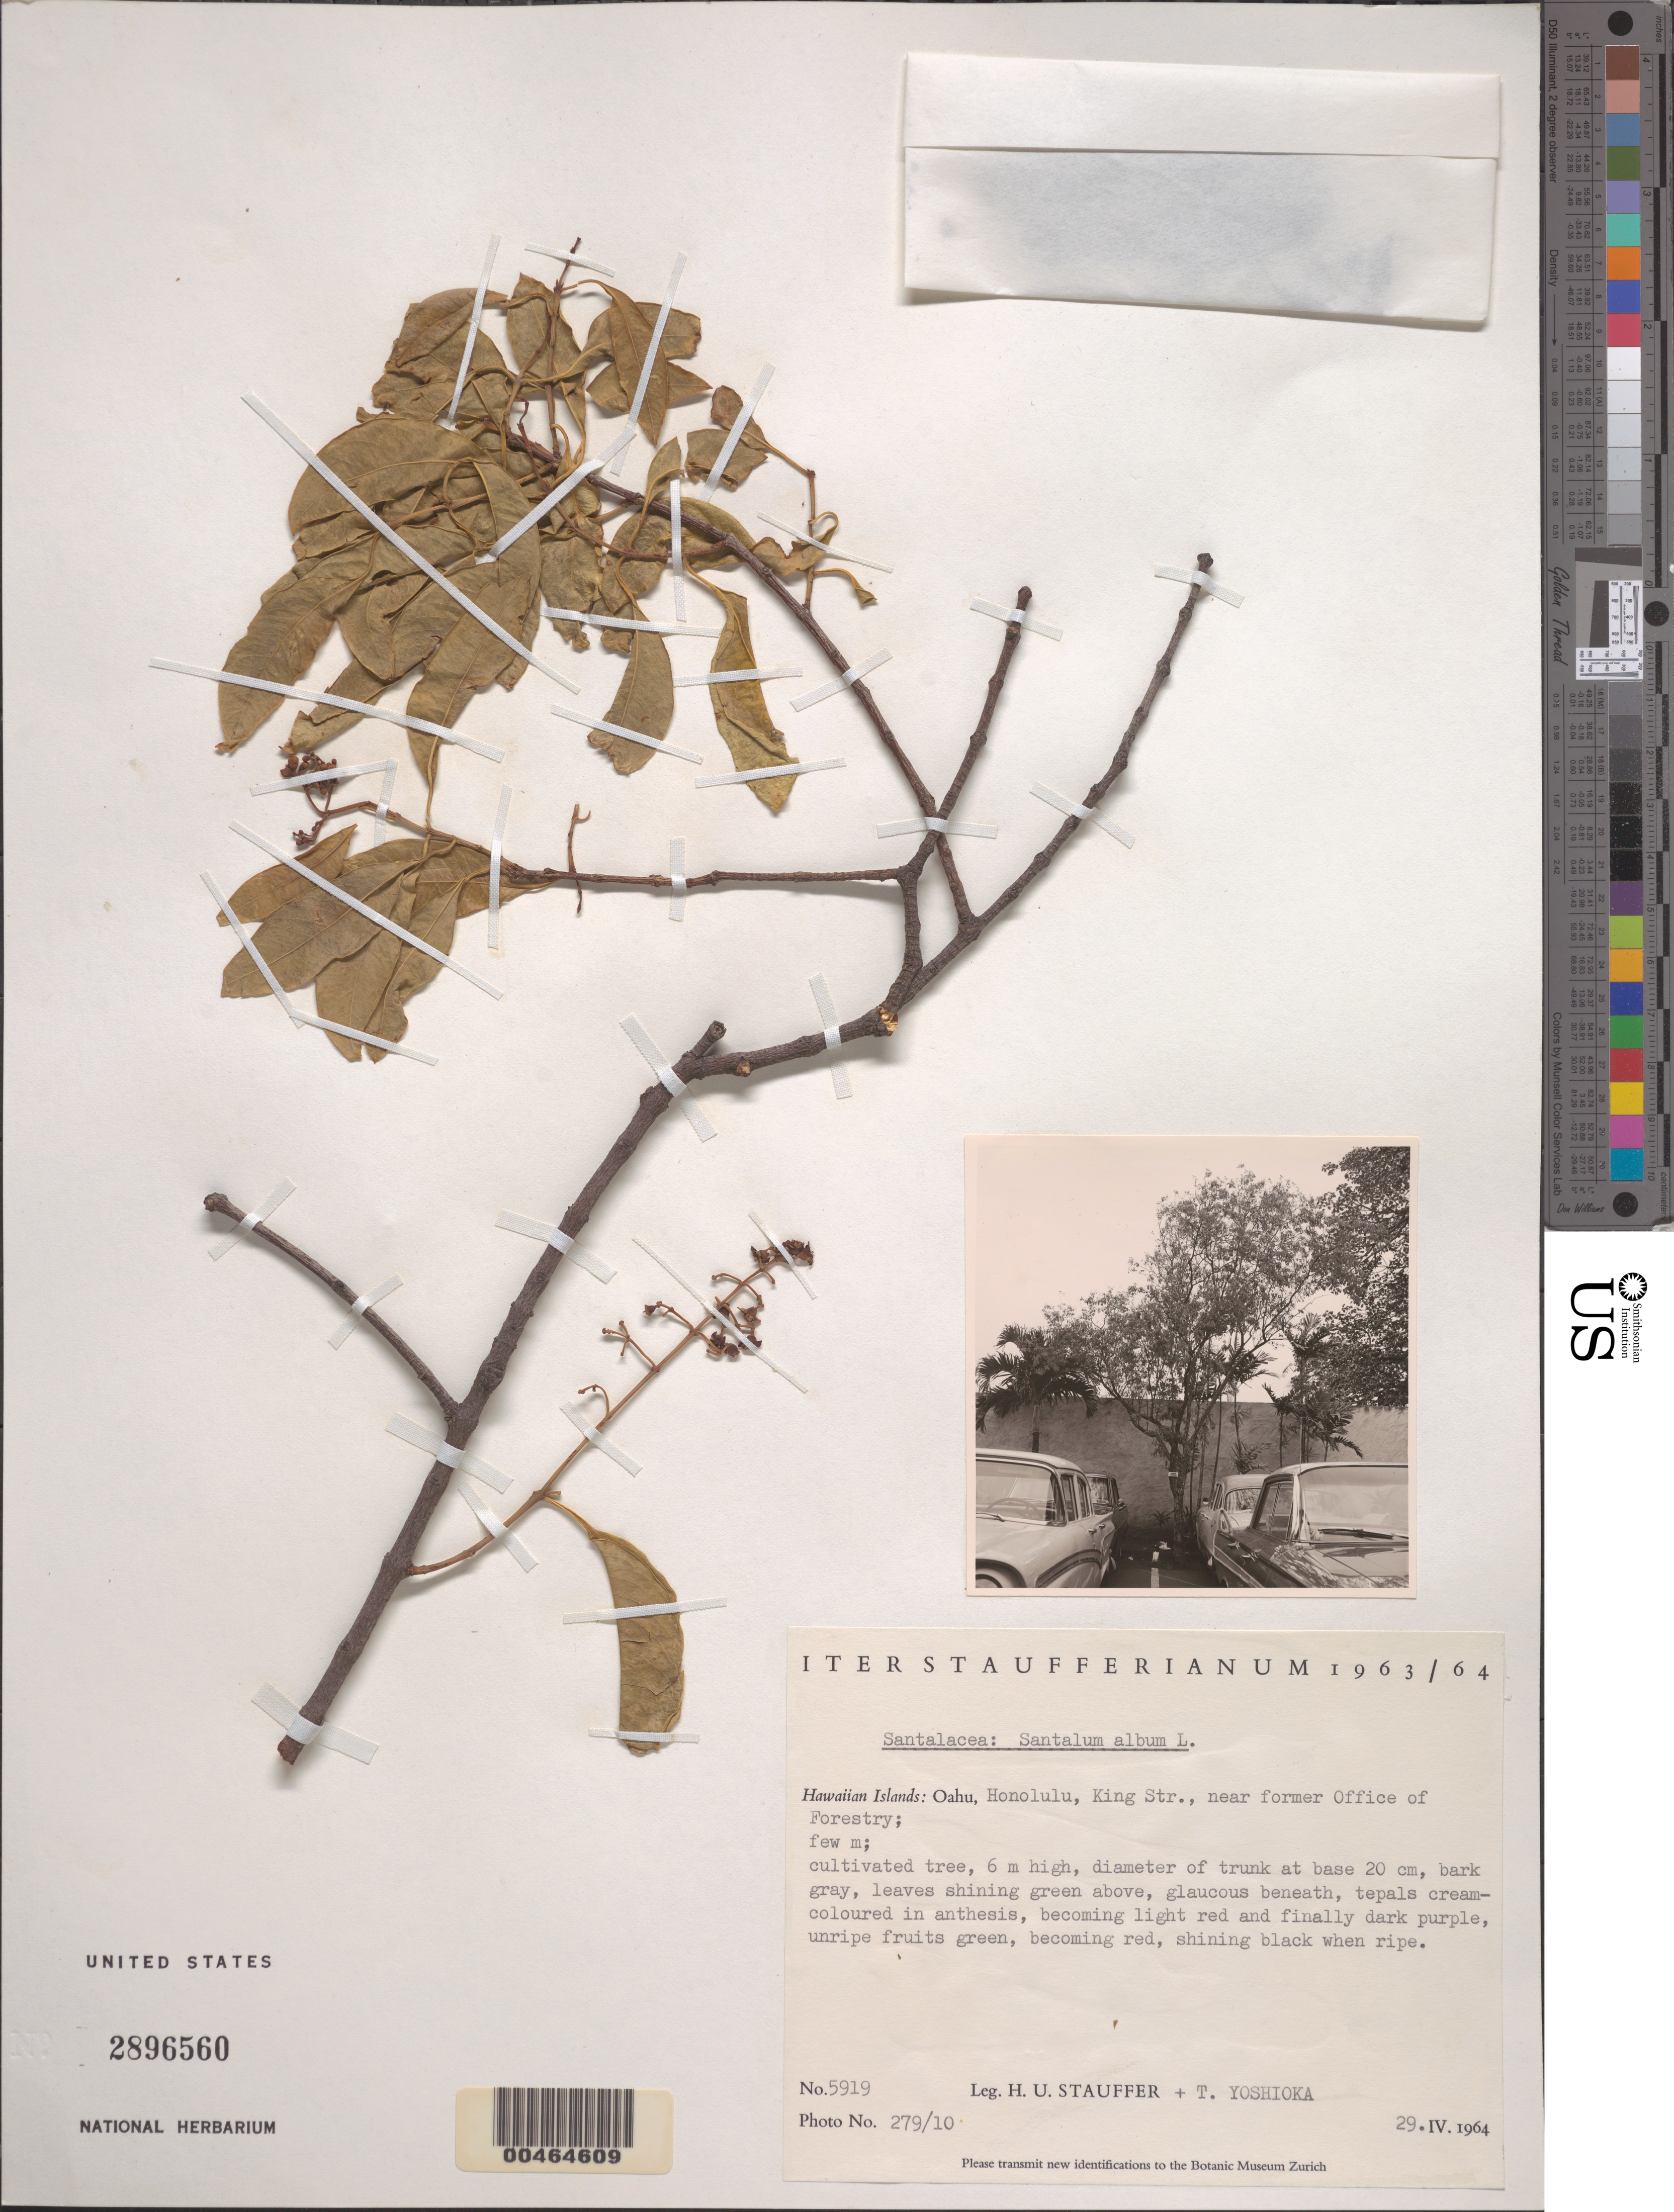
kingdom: Plantae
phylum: Tracheophyta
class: Magnoliopsida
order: Santalales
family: Santalaceae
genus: Santalum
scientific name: Santalum album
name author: L.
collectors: H. U. Stauffer & T. Yoshioka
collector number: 5919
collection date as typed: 29 Apr 1964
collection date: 1964-04-29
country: United States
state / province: Hawaii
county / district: Honolulu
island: Oahu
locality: Honolulu, King St., near former Office of Forestry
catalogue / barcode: US 2896560